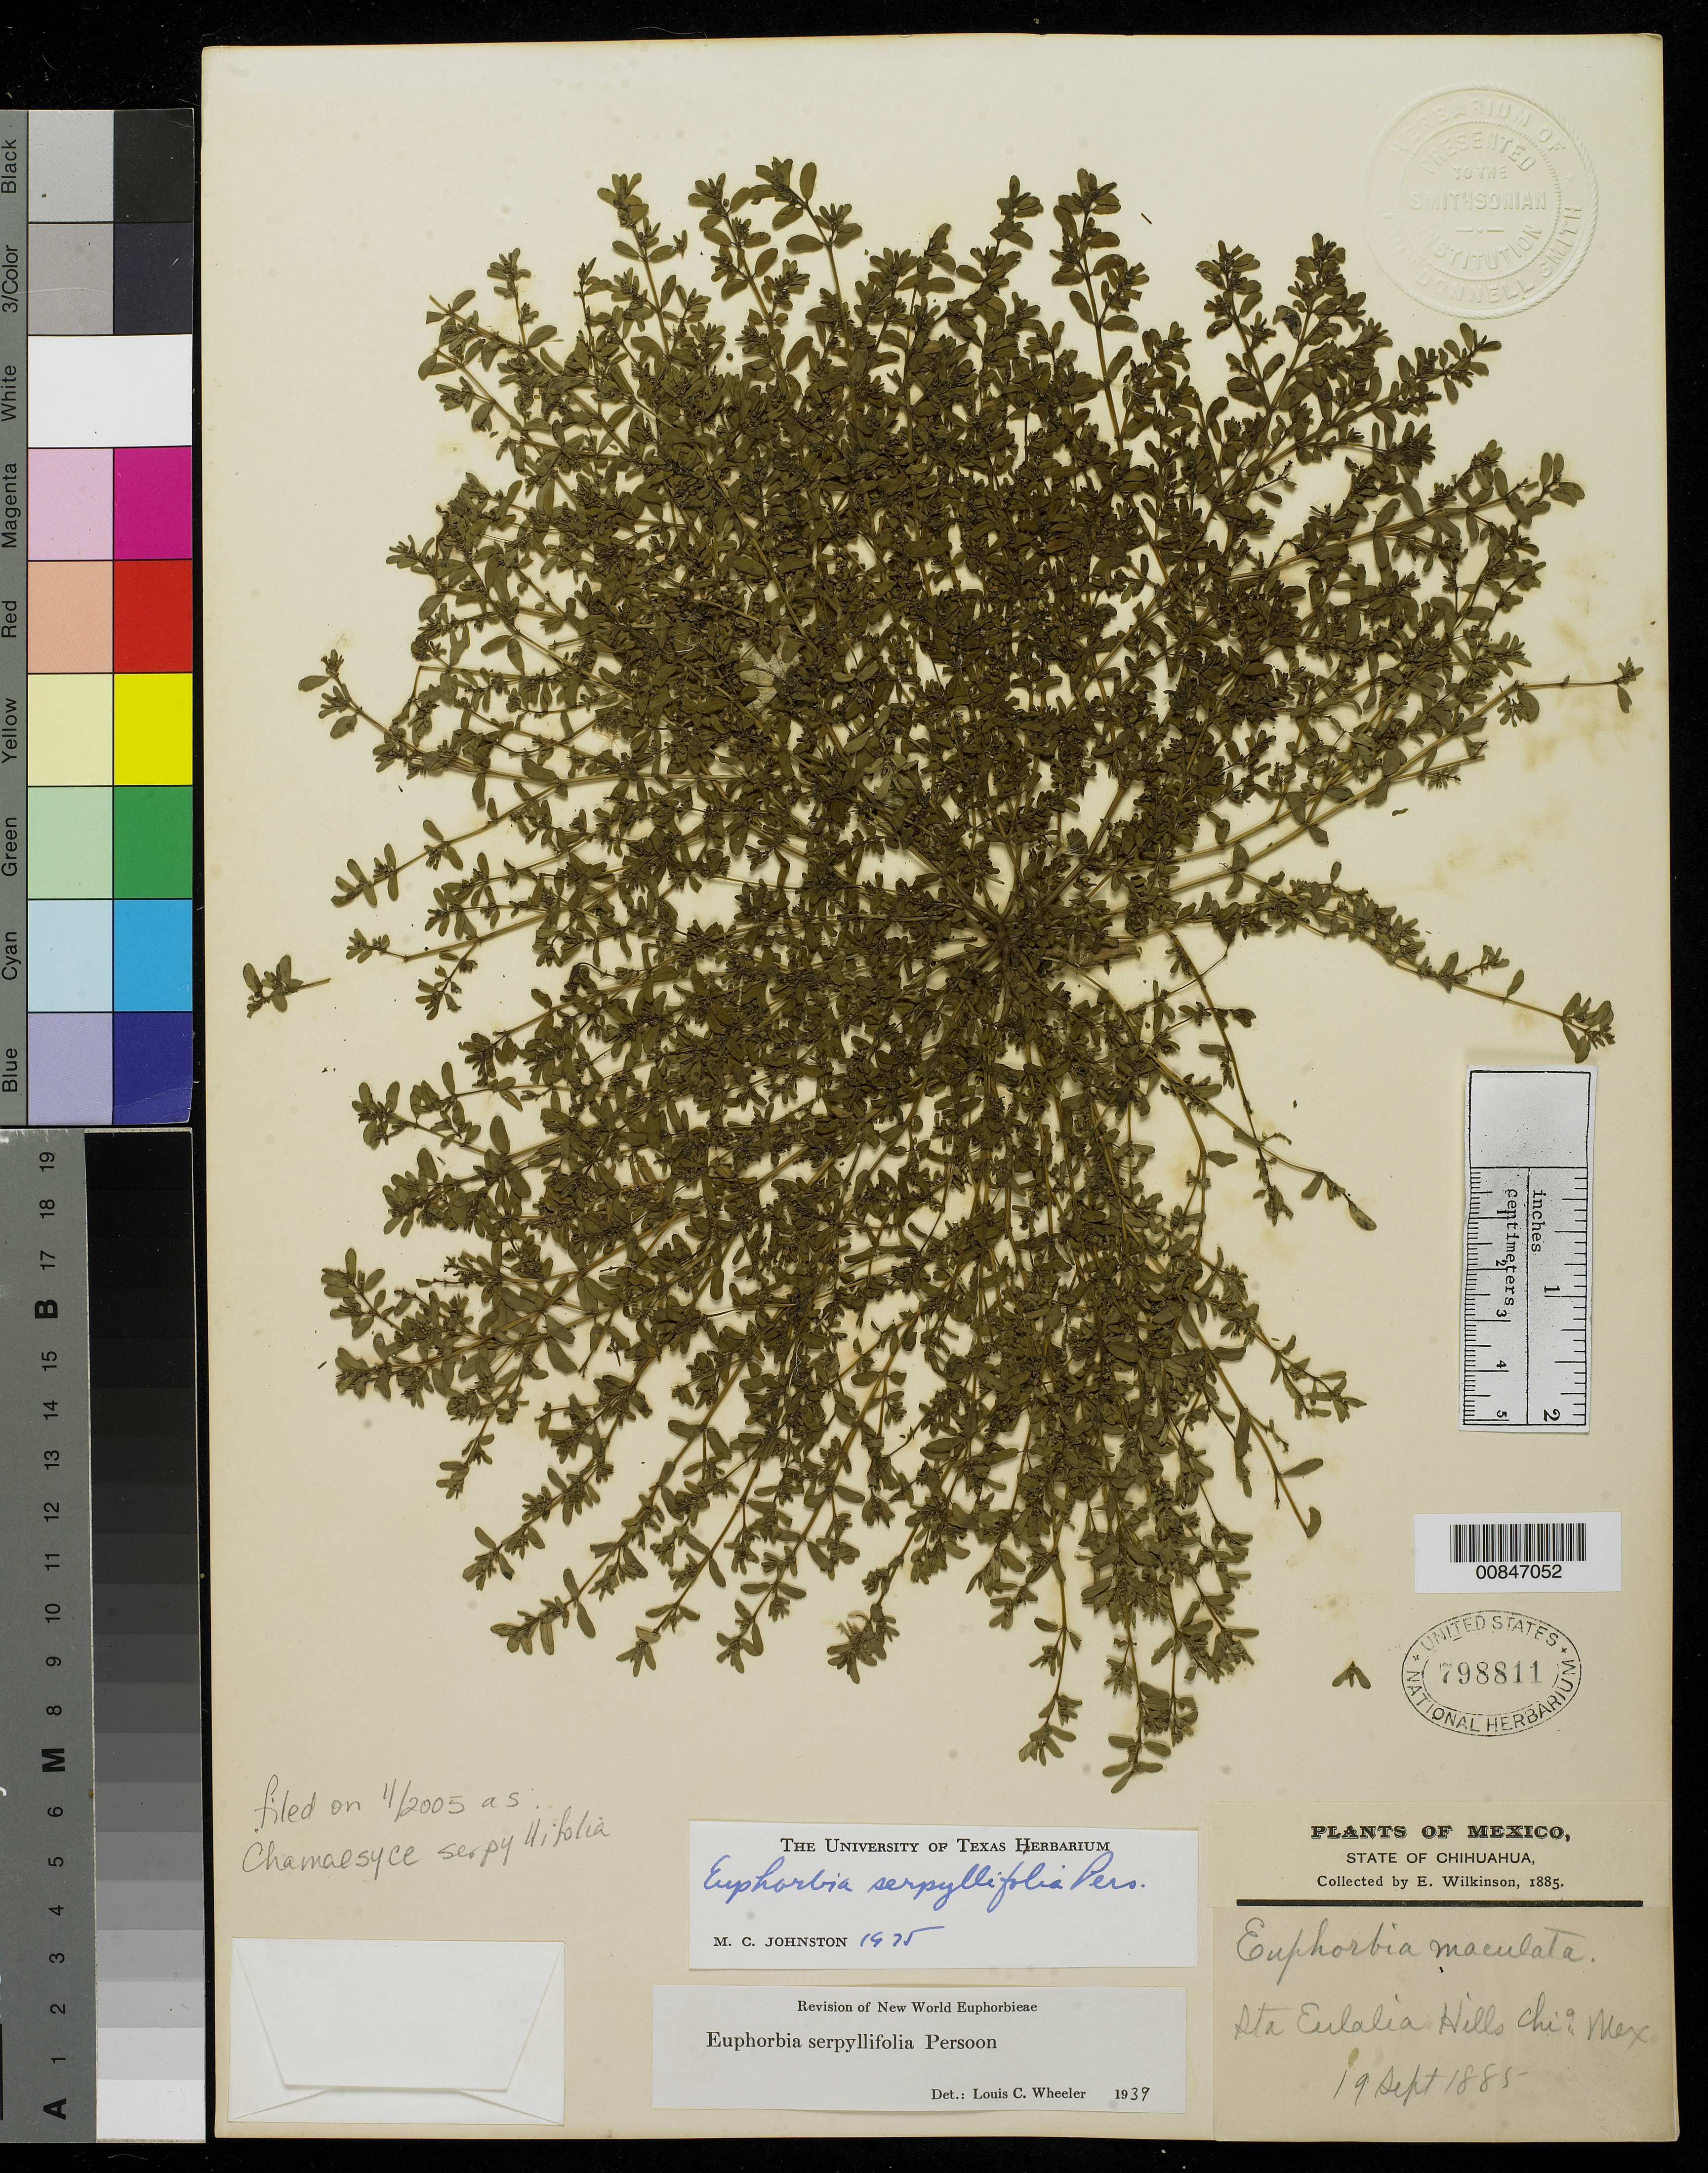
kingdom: Plantae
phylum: Tracheophyta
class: Magnoliopsida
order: Malpighiales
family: Euphorbiaceae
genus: Euphorbia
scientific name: Euphorbia serpillifolia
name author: Pers.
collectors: E. Wilkinson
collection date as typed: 19 Sep 1885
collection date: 1885-09-19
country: Mexico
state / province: Chihuahua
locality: Sta. Eulalia plains, Chihuahua.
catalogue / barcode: US 798811